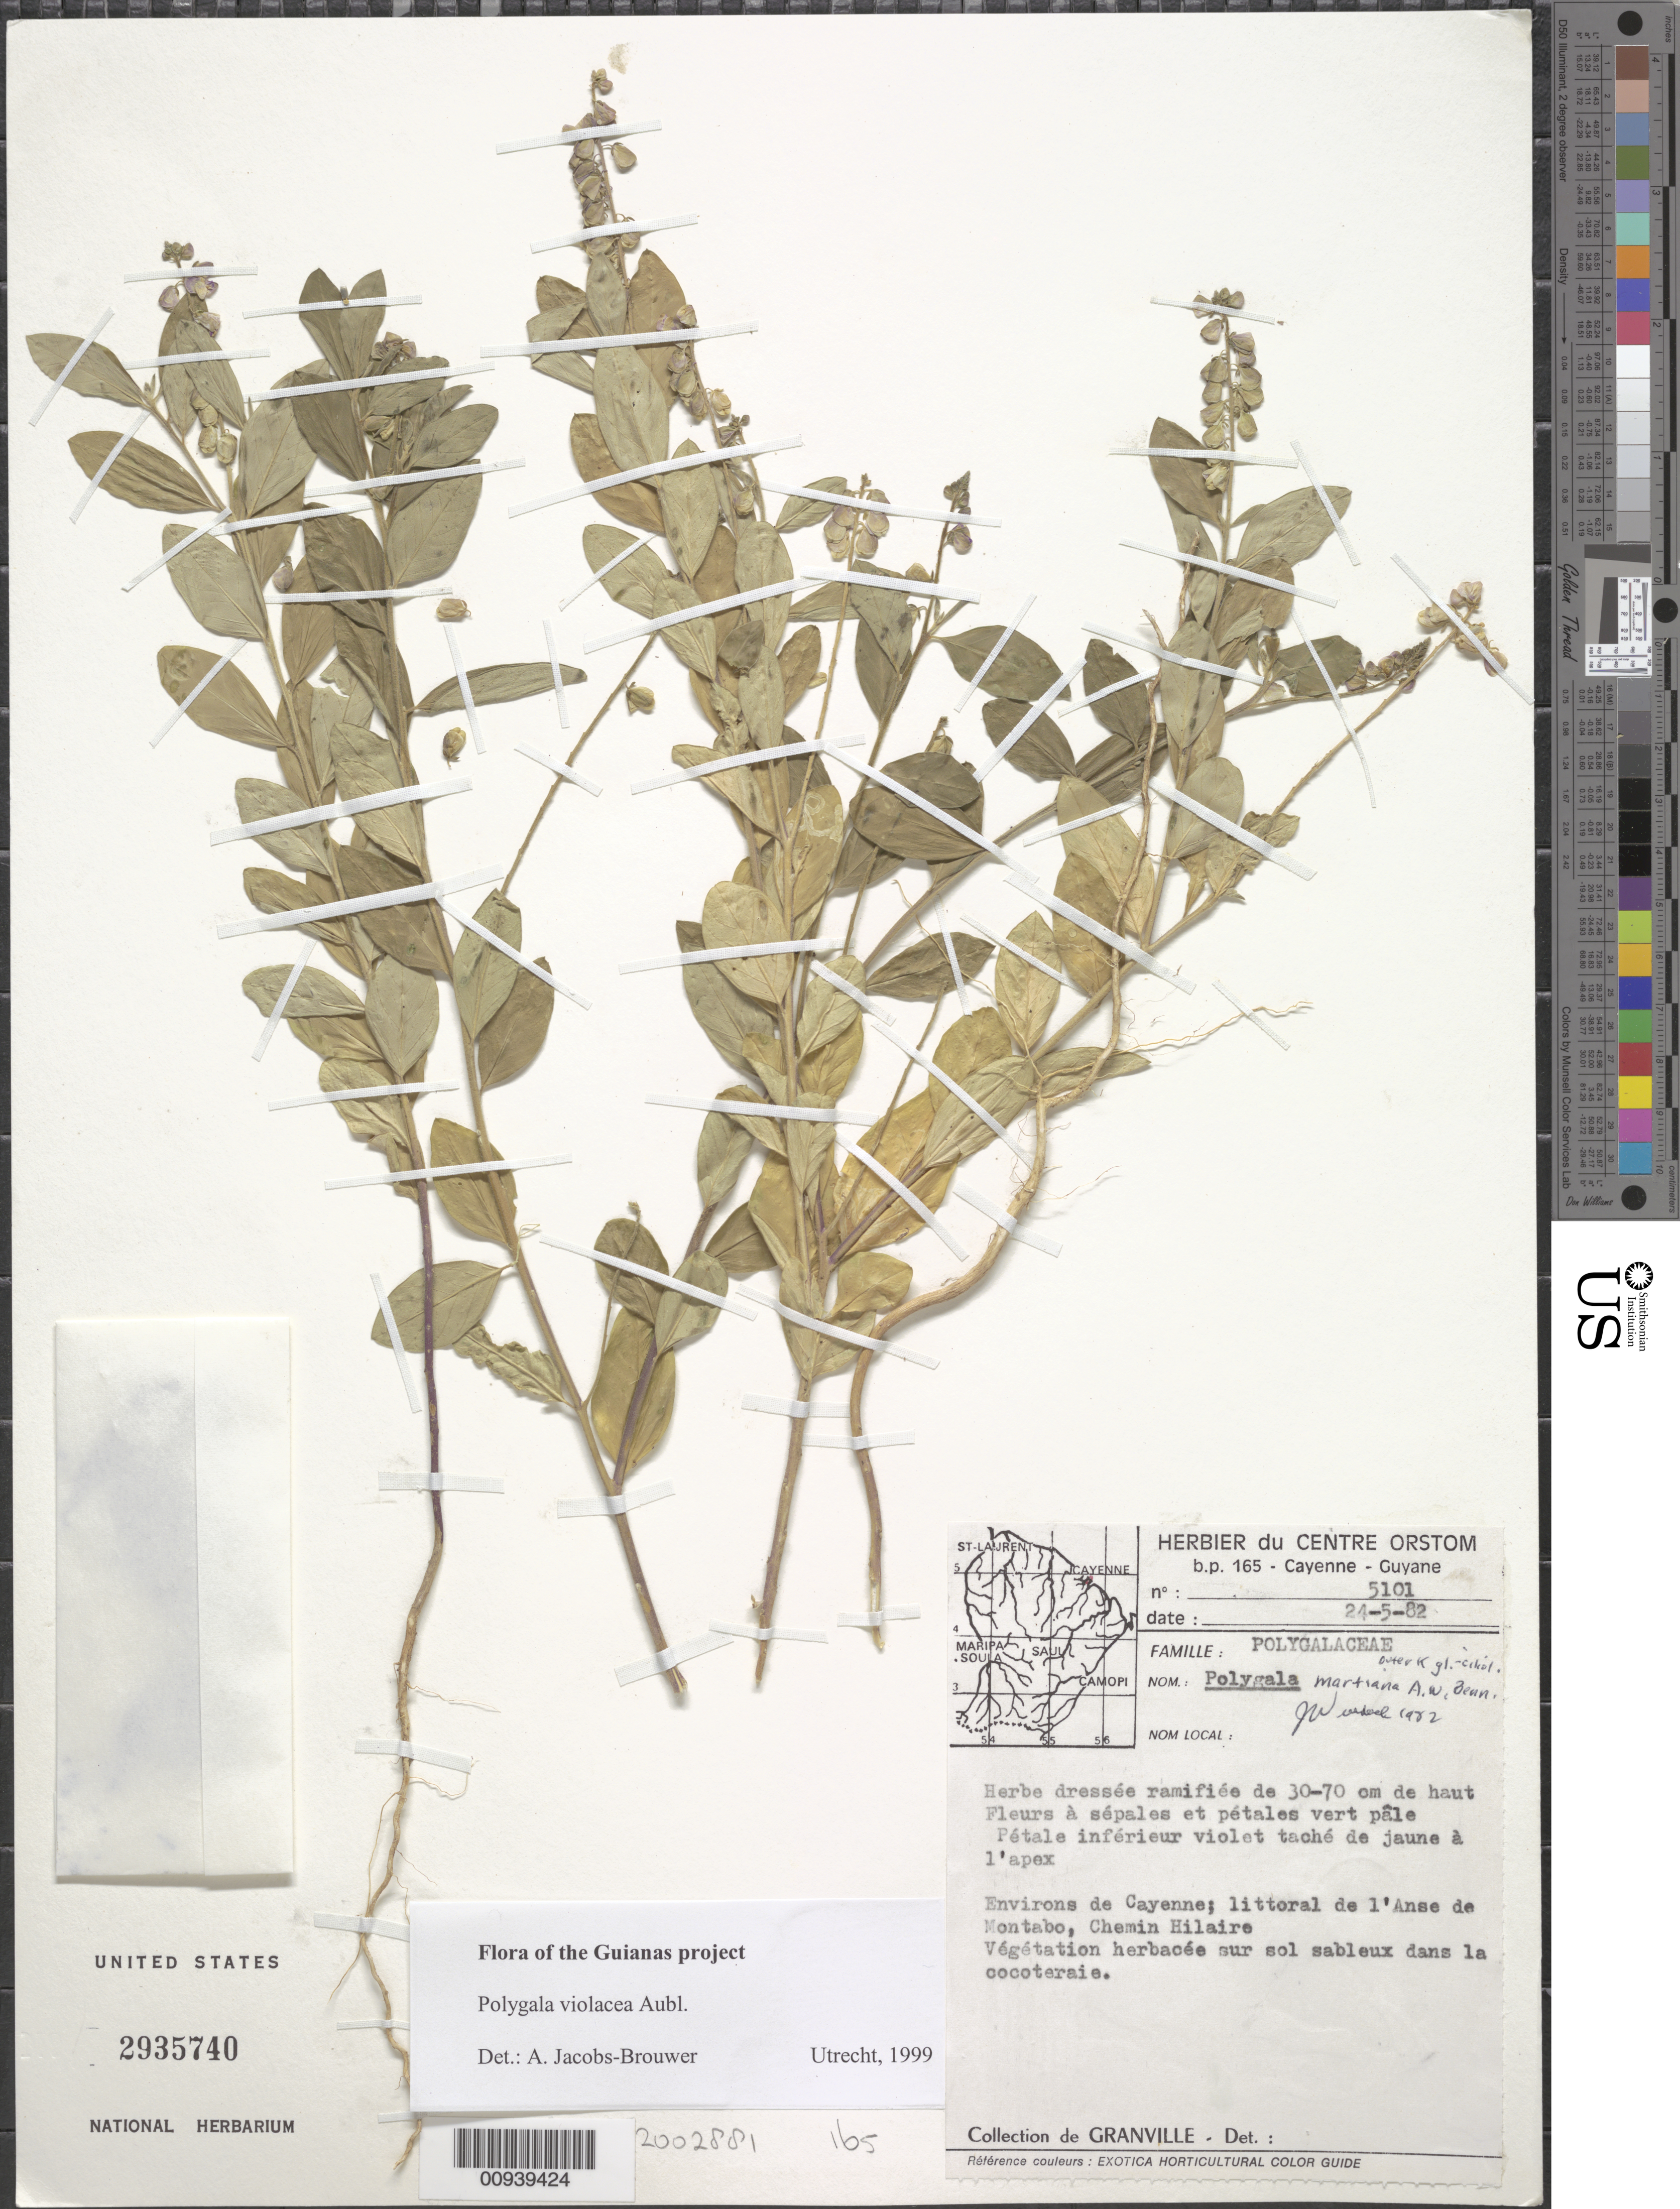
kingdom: Plantae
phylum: Tracheophyta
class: Magnoliopsida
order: Fabales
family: Polygalaceae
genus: Asemeia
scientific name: Asemeia martiana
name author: (A.W. Benn.) J.F.B. Pastore & J.R. Abbott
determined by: Strong, Mark T., (BOT), Smithsonian Institution - National Museum of Natural History (UNITED STATES)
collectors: J.-J. de Granville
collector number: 5101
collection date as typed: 24-May-82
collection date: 1982-05-24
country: French Guiana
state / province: Cayenne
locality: Cayenne, littoral de l'Anse de Montabo, Chemin Hilaire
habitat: Vegetation herbacée sur sol sableux dans la cocoteraie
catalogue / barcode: US 2935740